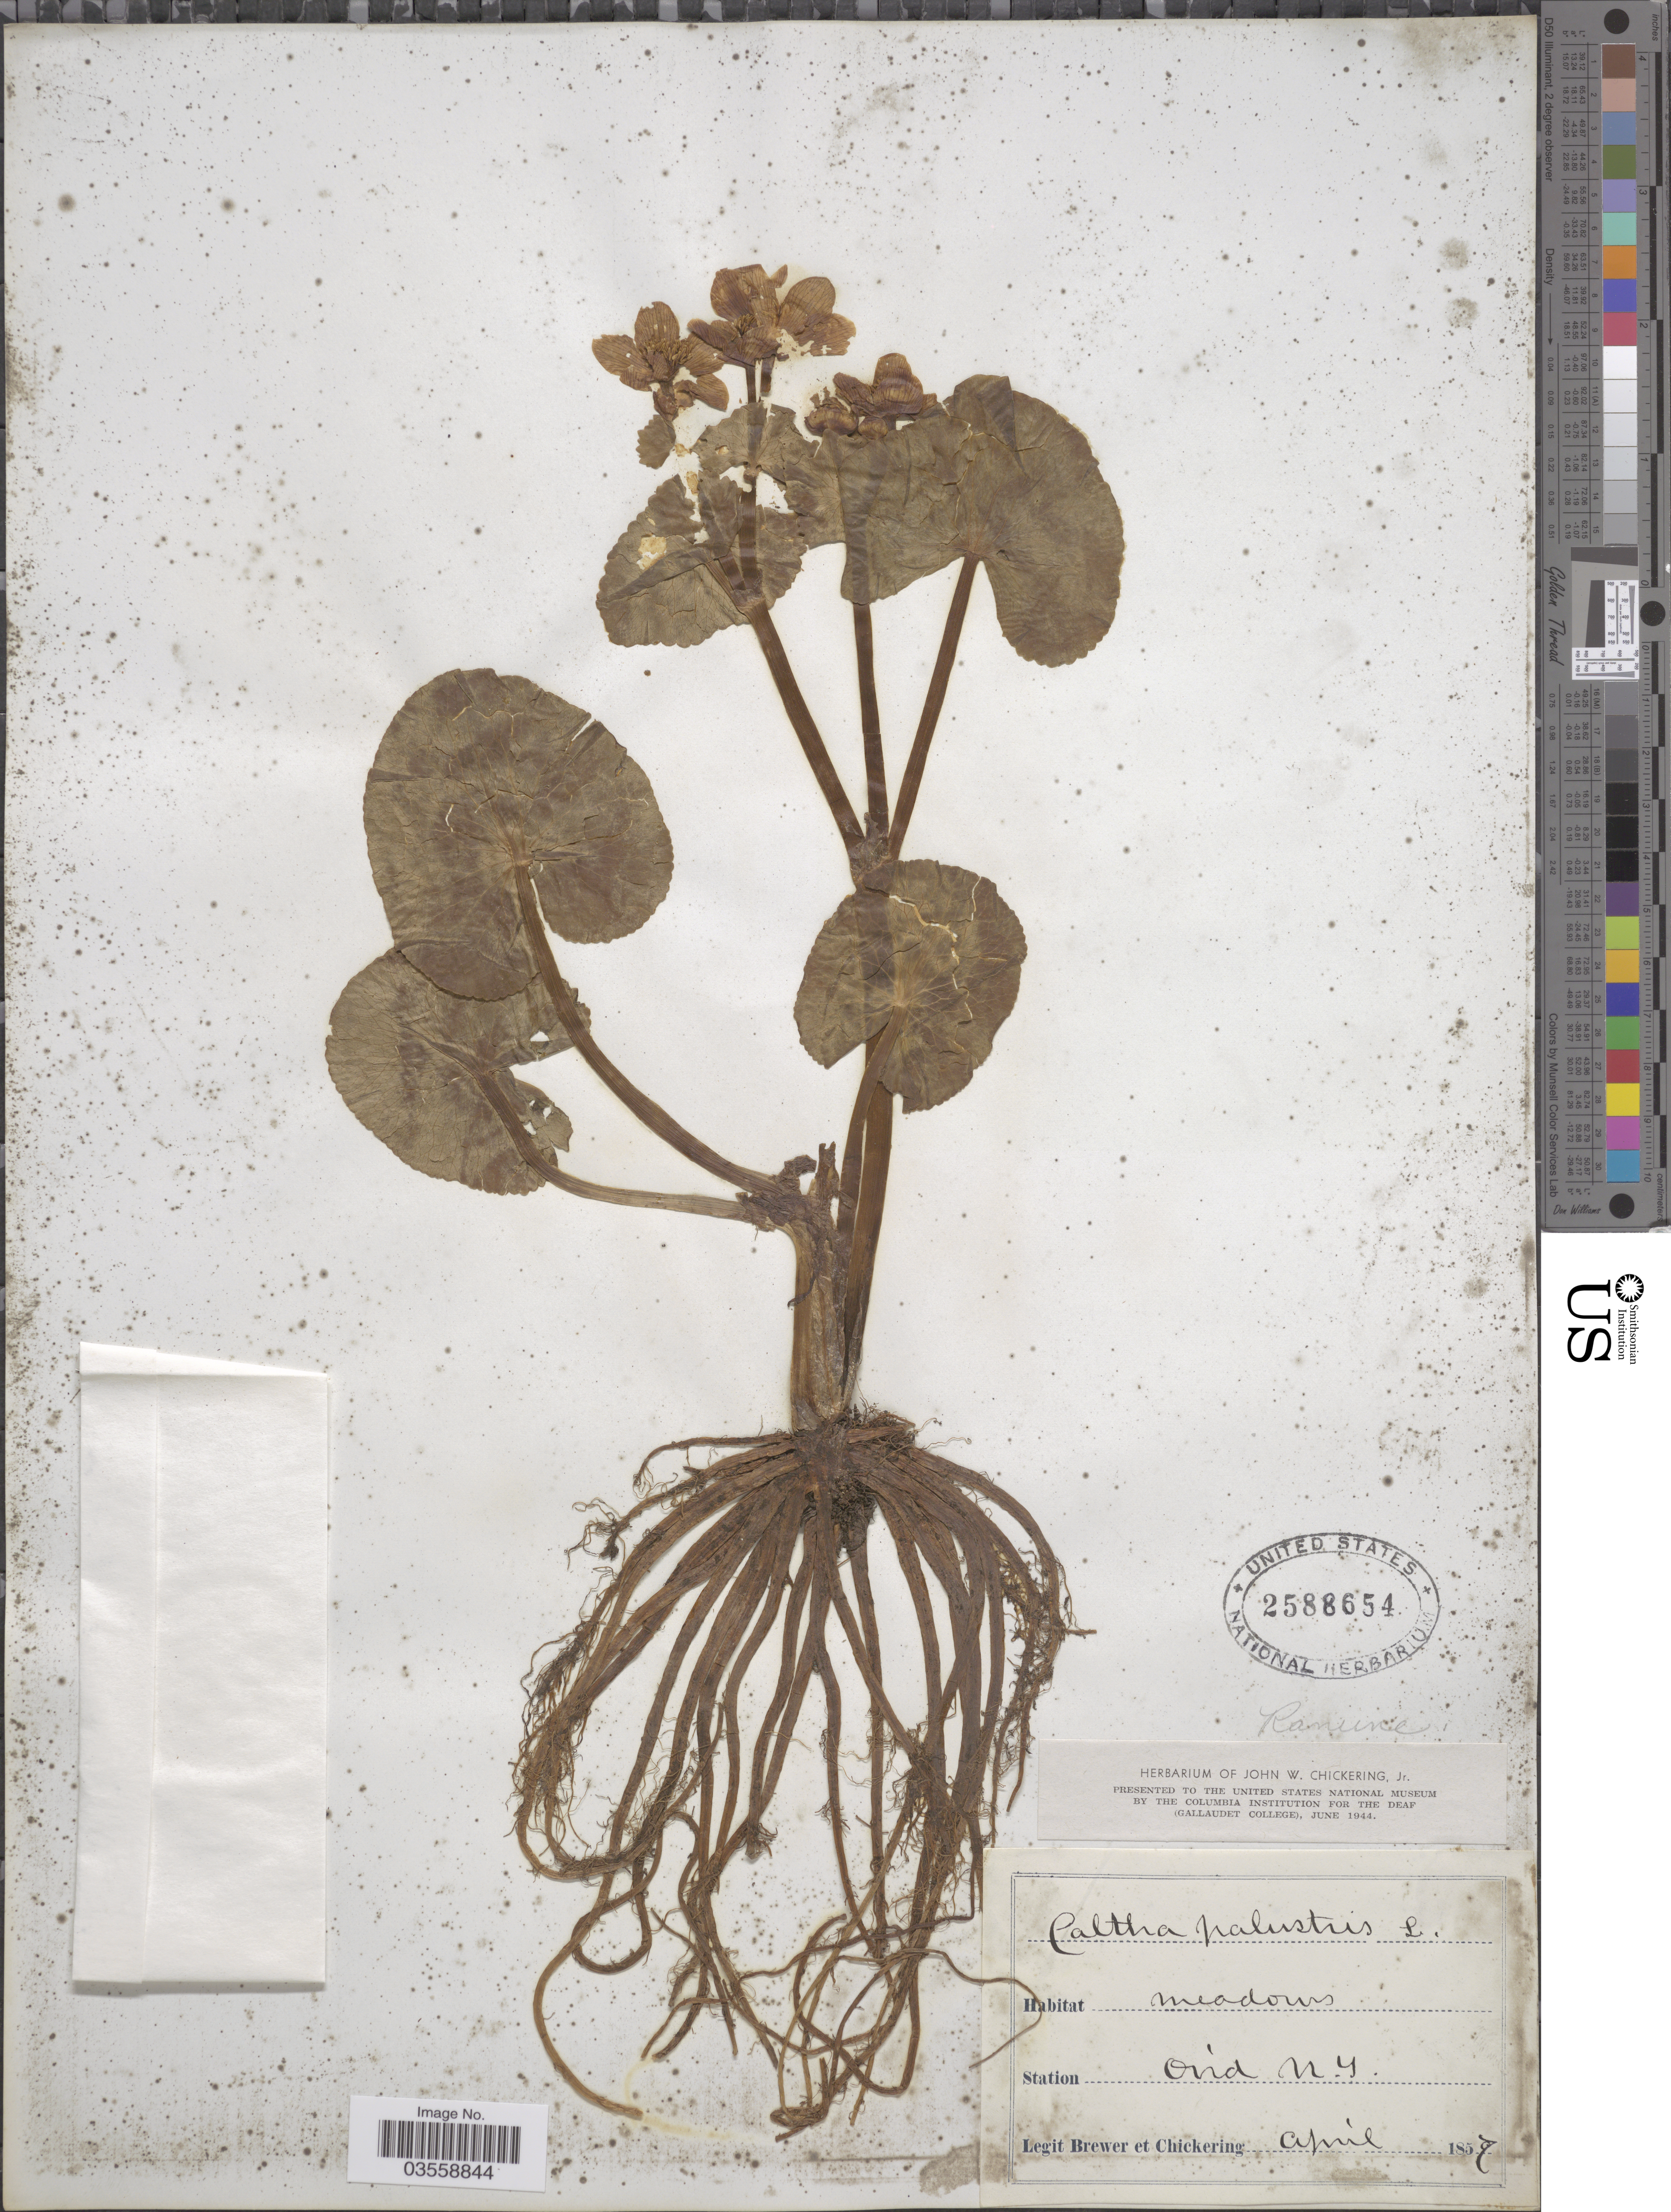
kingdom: Plantae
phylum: Tracheophyta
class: Magnoliopsida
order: Ranunculales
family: Ranunculaceae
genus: Caltha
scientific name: Caltha palustris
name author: L.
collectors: -. Brewer & -. Chickering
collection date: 1857-04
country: United States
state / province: New York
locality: Ovid.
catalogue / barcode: US 2588654